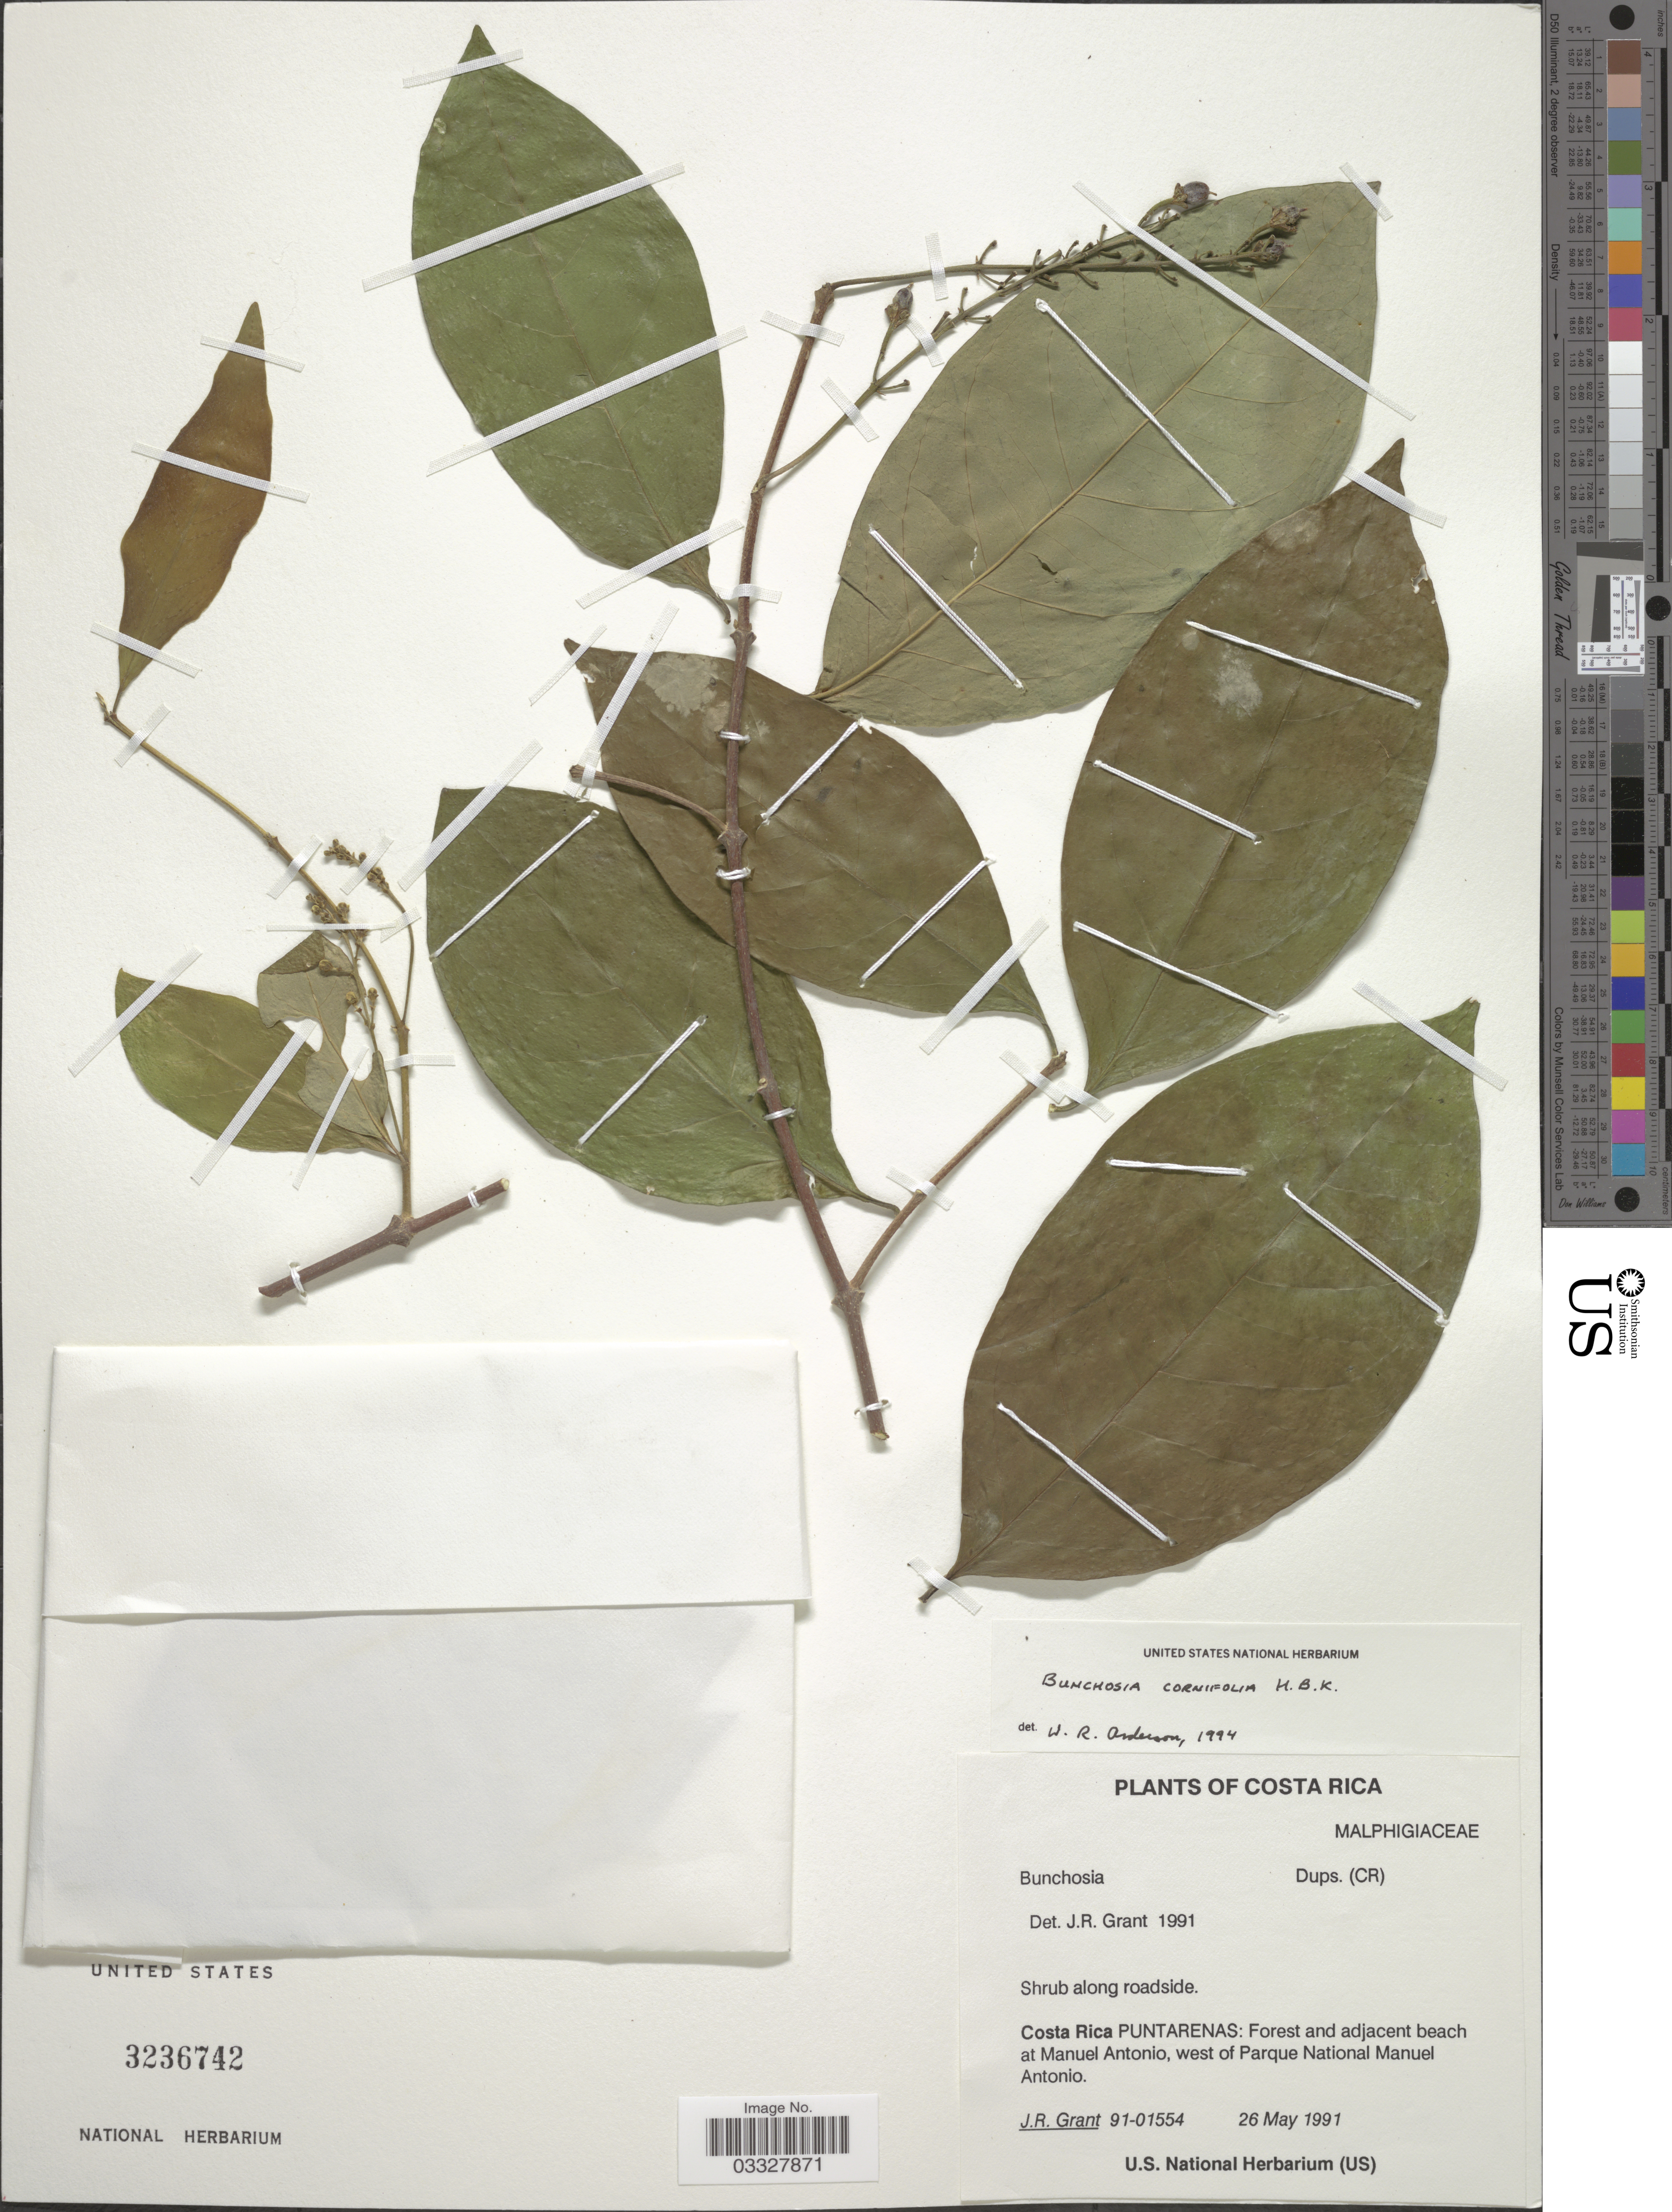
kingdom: Plantae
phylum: Tracheophyta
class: Magnoliopsida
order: Malpighiales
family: Malpighiaceae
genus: Bunchosia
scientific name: Bunchosia cornifolia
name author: Kunth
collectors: J. Grant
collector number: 91-01554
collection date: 1991-05-26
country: Costa Rica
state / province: Puntarenas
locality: Forest and adjacent beach at Manuel Antonio, west of Parque National Manuel Antonio.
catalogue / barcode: US 3236742